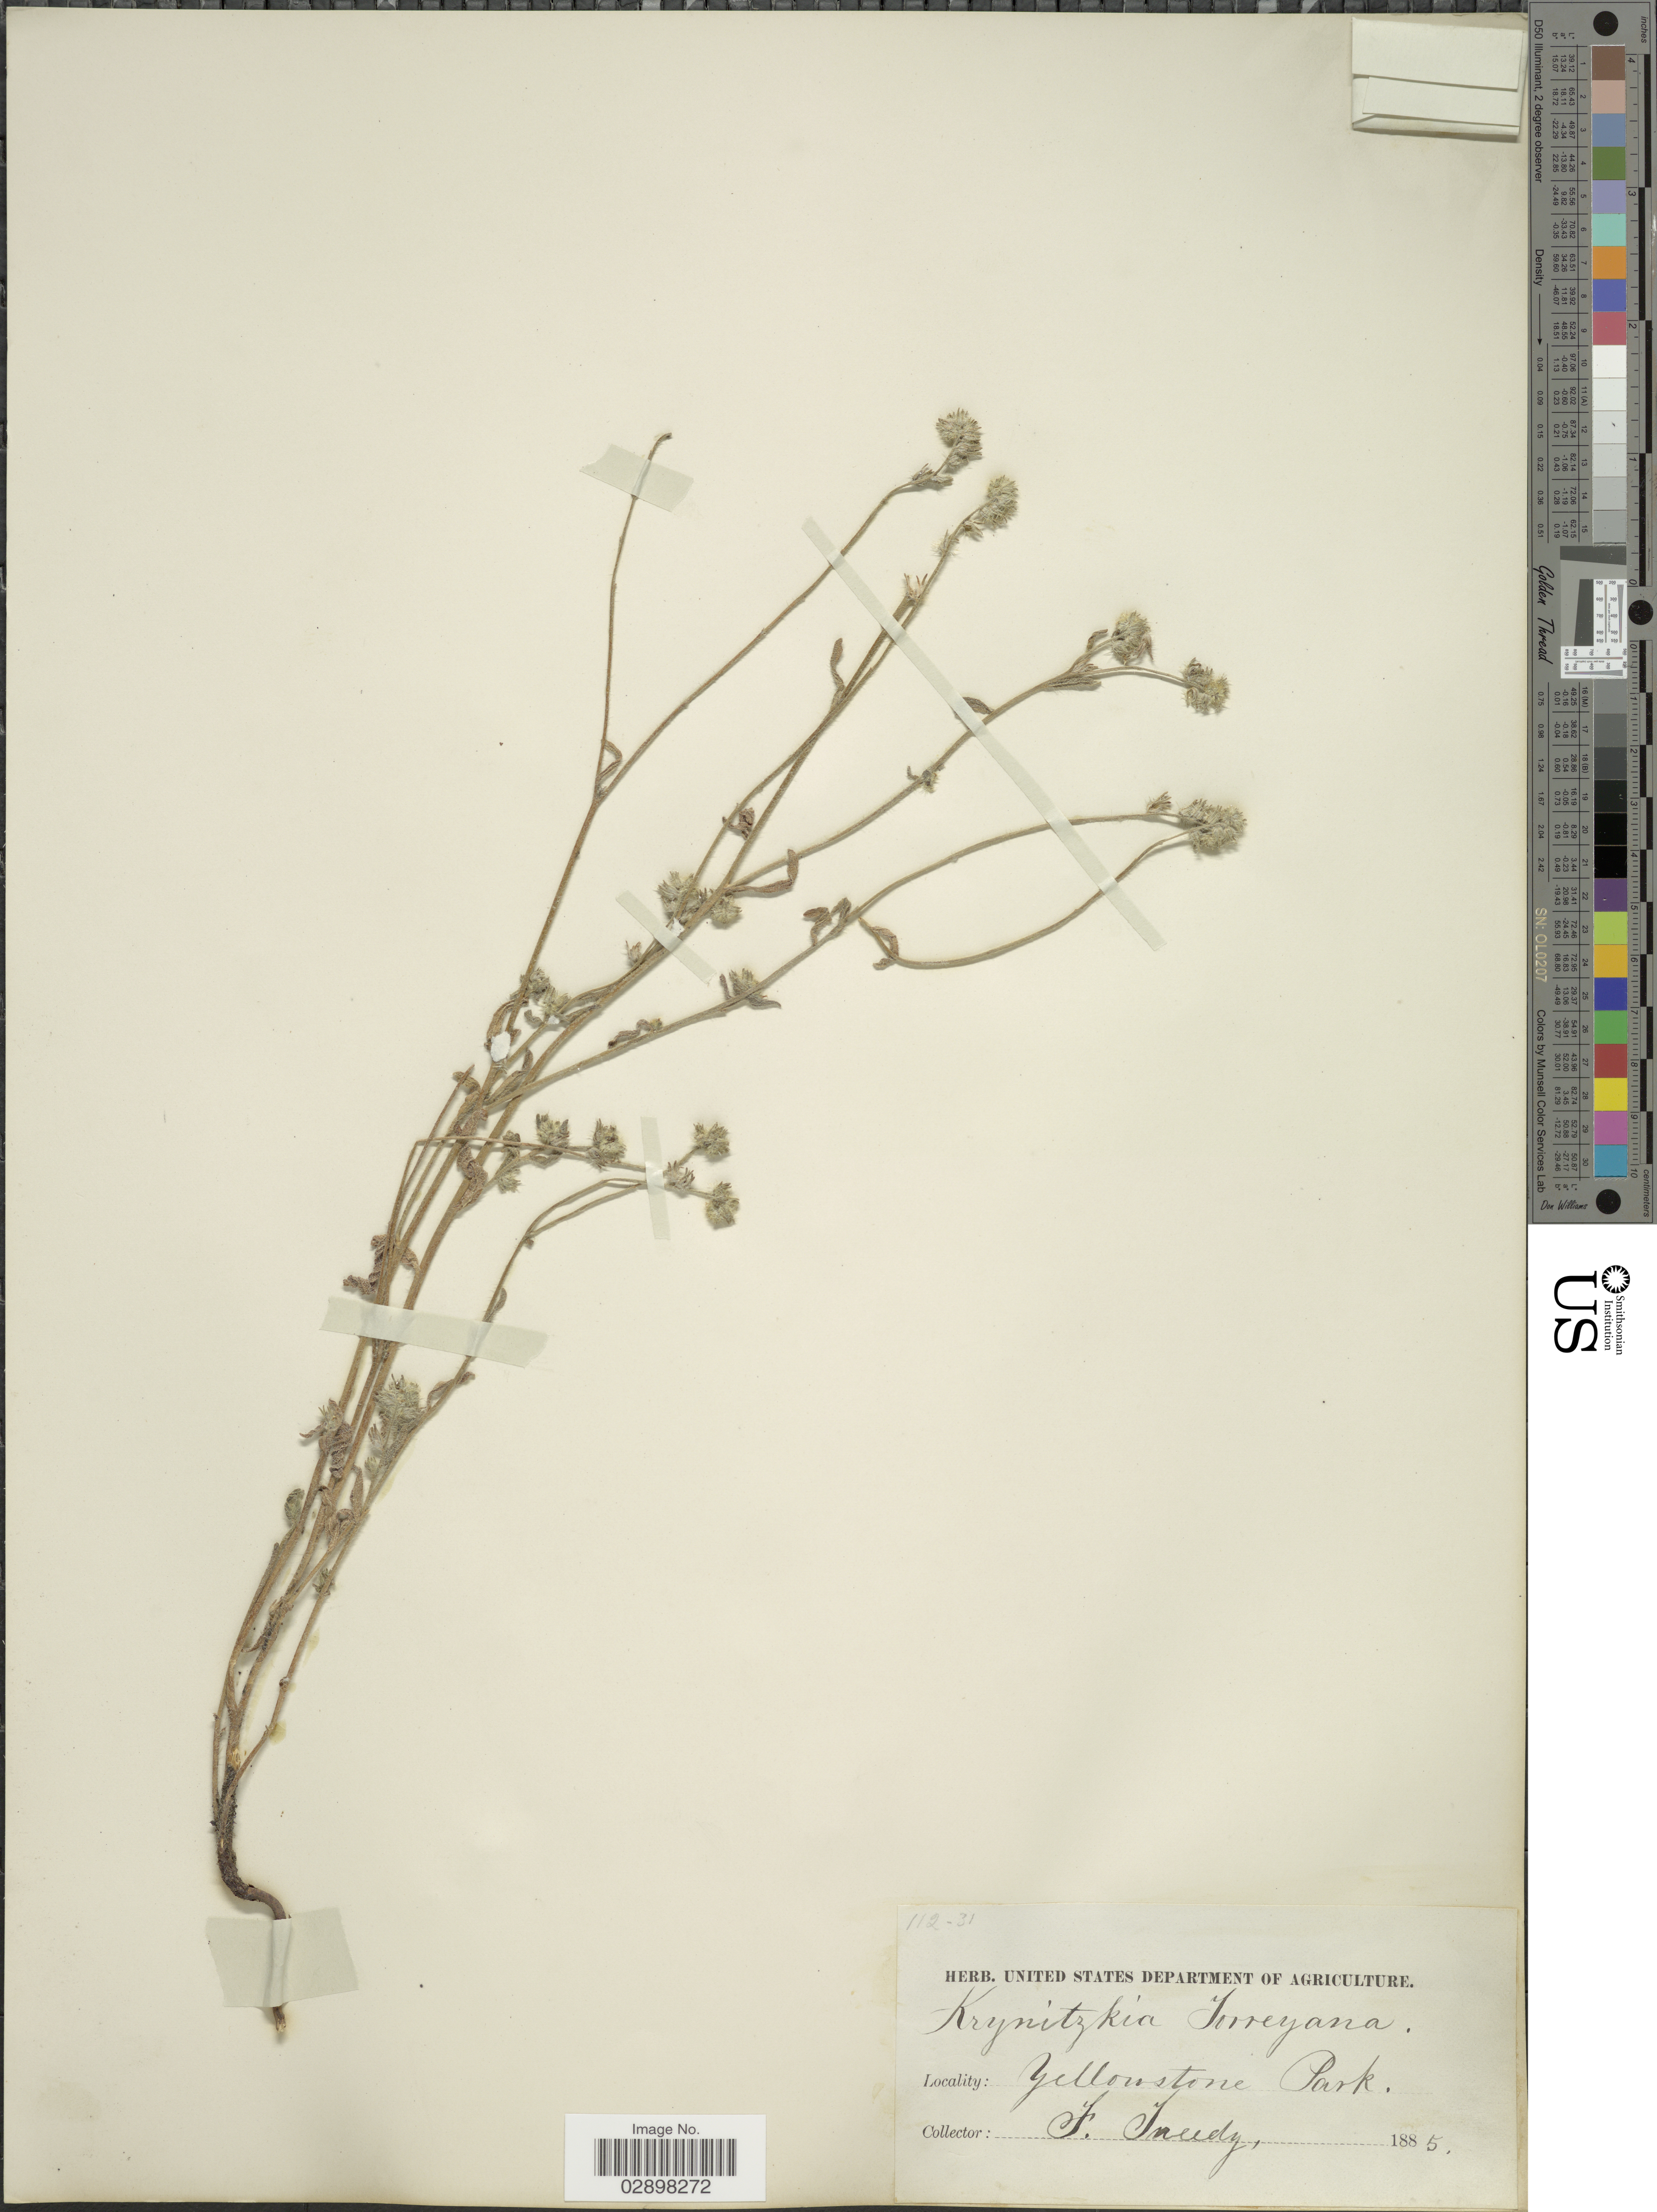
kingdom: Plantae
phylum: Tracheophyta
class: Magnoliopsida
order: Boraginales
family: Boraginaceae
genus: Cryptantha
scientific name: Cryptantha torreyana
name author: (A. Gray) S.W. Greene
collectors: F. Tweedy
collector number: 112-31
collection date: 1885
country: United States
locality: Yellowstone Park.